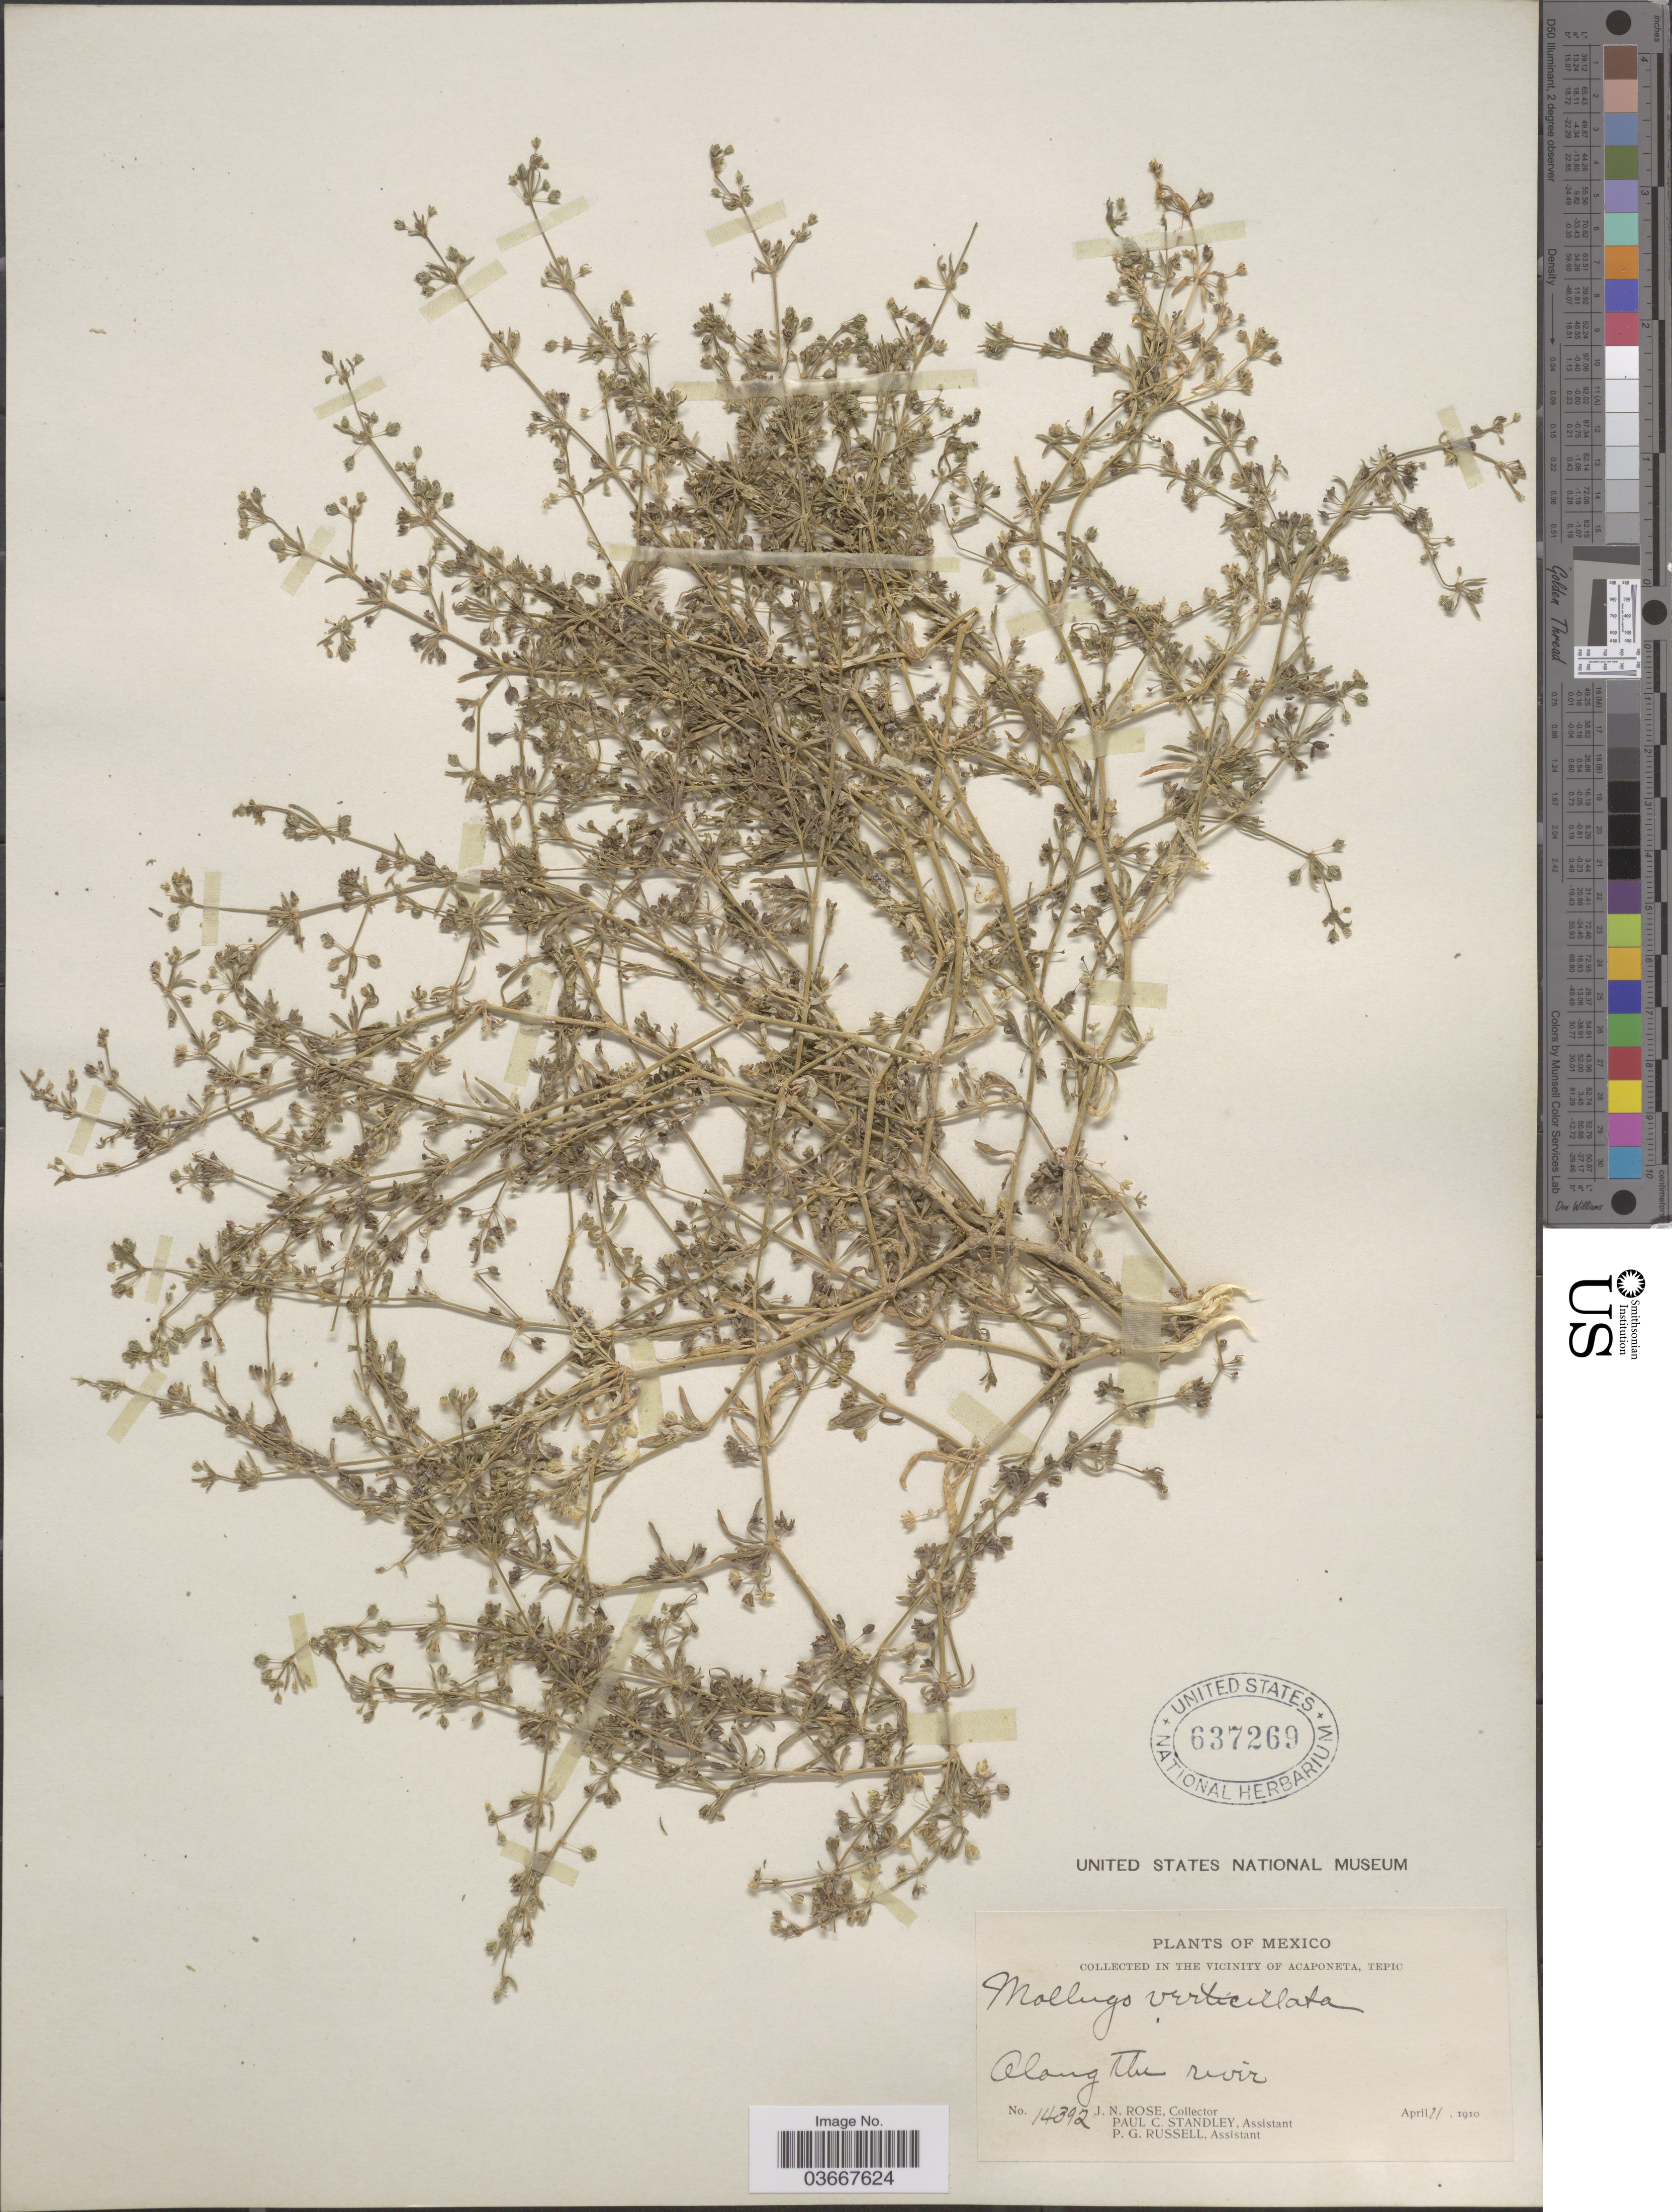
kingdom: Plantae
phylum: Tracheophyta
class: Magnoliopsida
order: Caryophyllales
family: Molluginaceae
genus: Mollugo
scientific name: Mollugo verticillata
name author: L.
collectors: J. N. Rose, P. C. Standley & P. G. Russell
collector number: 14392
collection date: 1910-04-21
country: Mexico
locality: In the vicinity of Acaponeta, Tepic, Along the river.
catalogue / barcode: US 637269